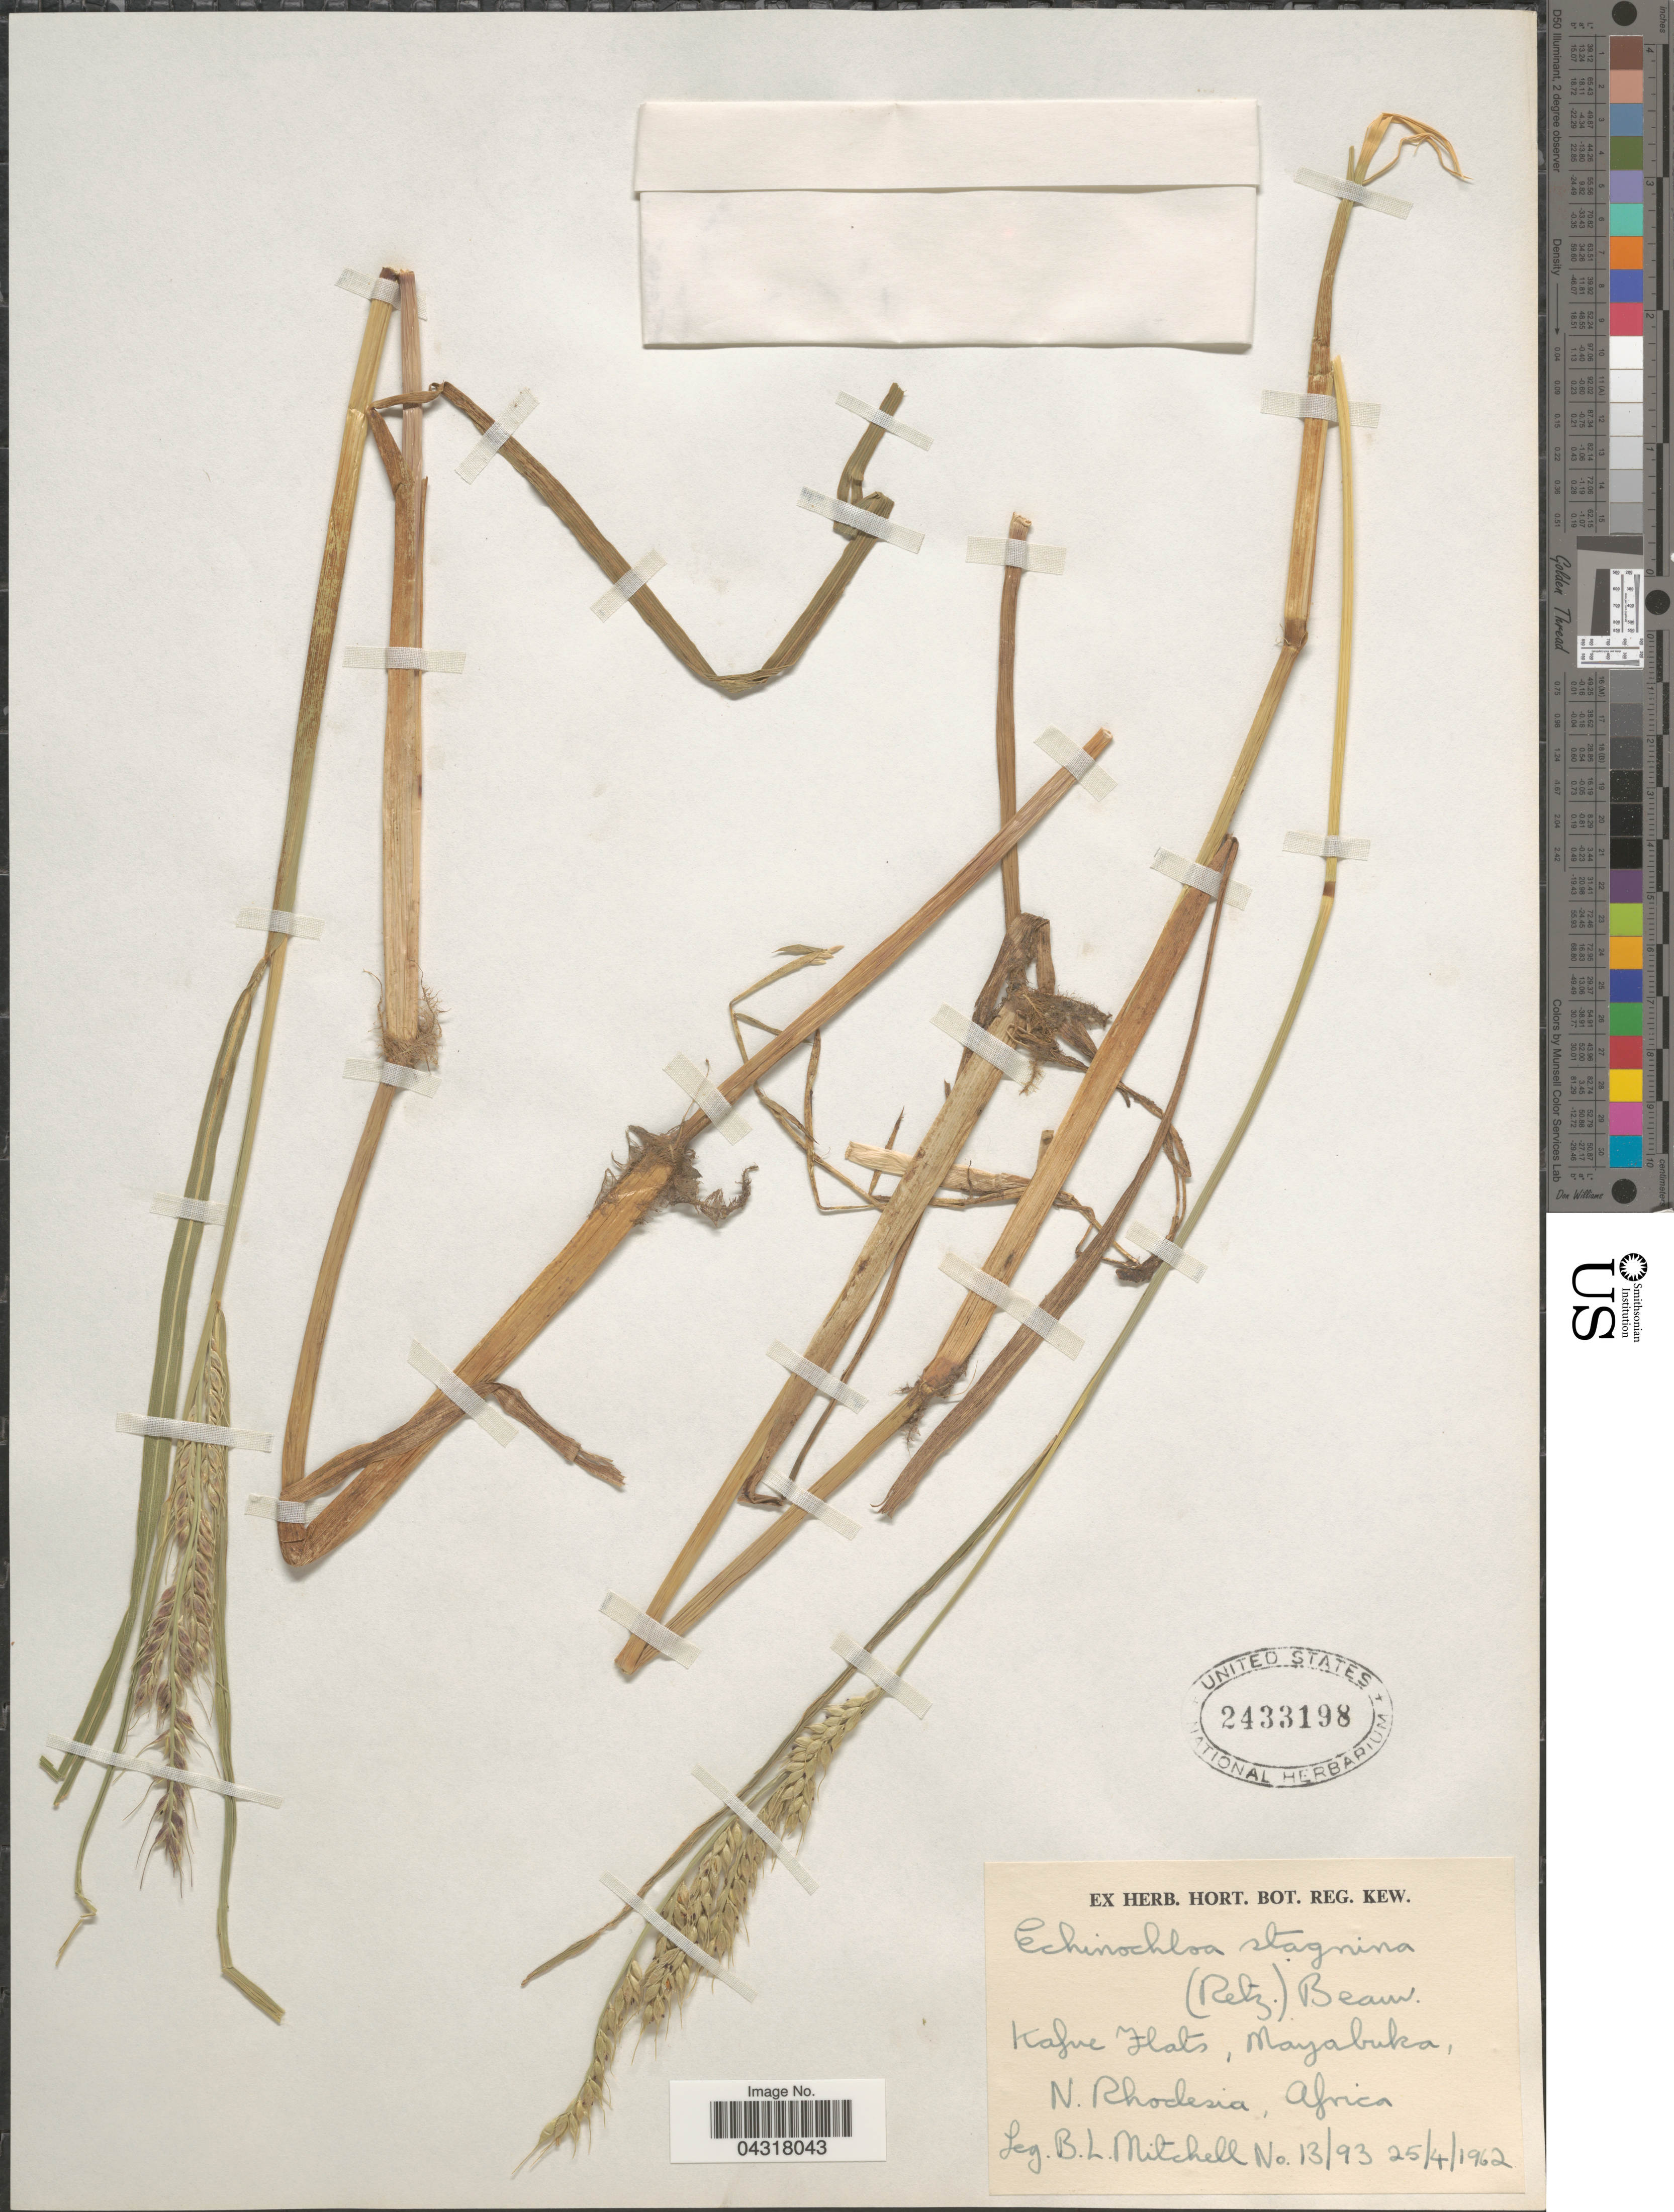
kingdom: Plantae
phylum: Tracheophyta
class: Liliopsida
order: Poales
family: Poaceae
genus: Echinochloa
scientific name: Echinochloa stagnina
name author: (Retz.) P. Beauv.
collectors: B. Mitchell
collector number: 13/93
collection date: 1962-04-25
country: Zambia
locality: Kafue Flats, Mayabuka, N. Rhodesia.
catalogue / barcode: US 2433198